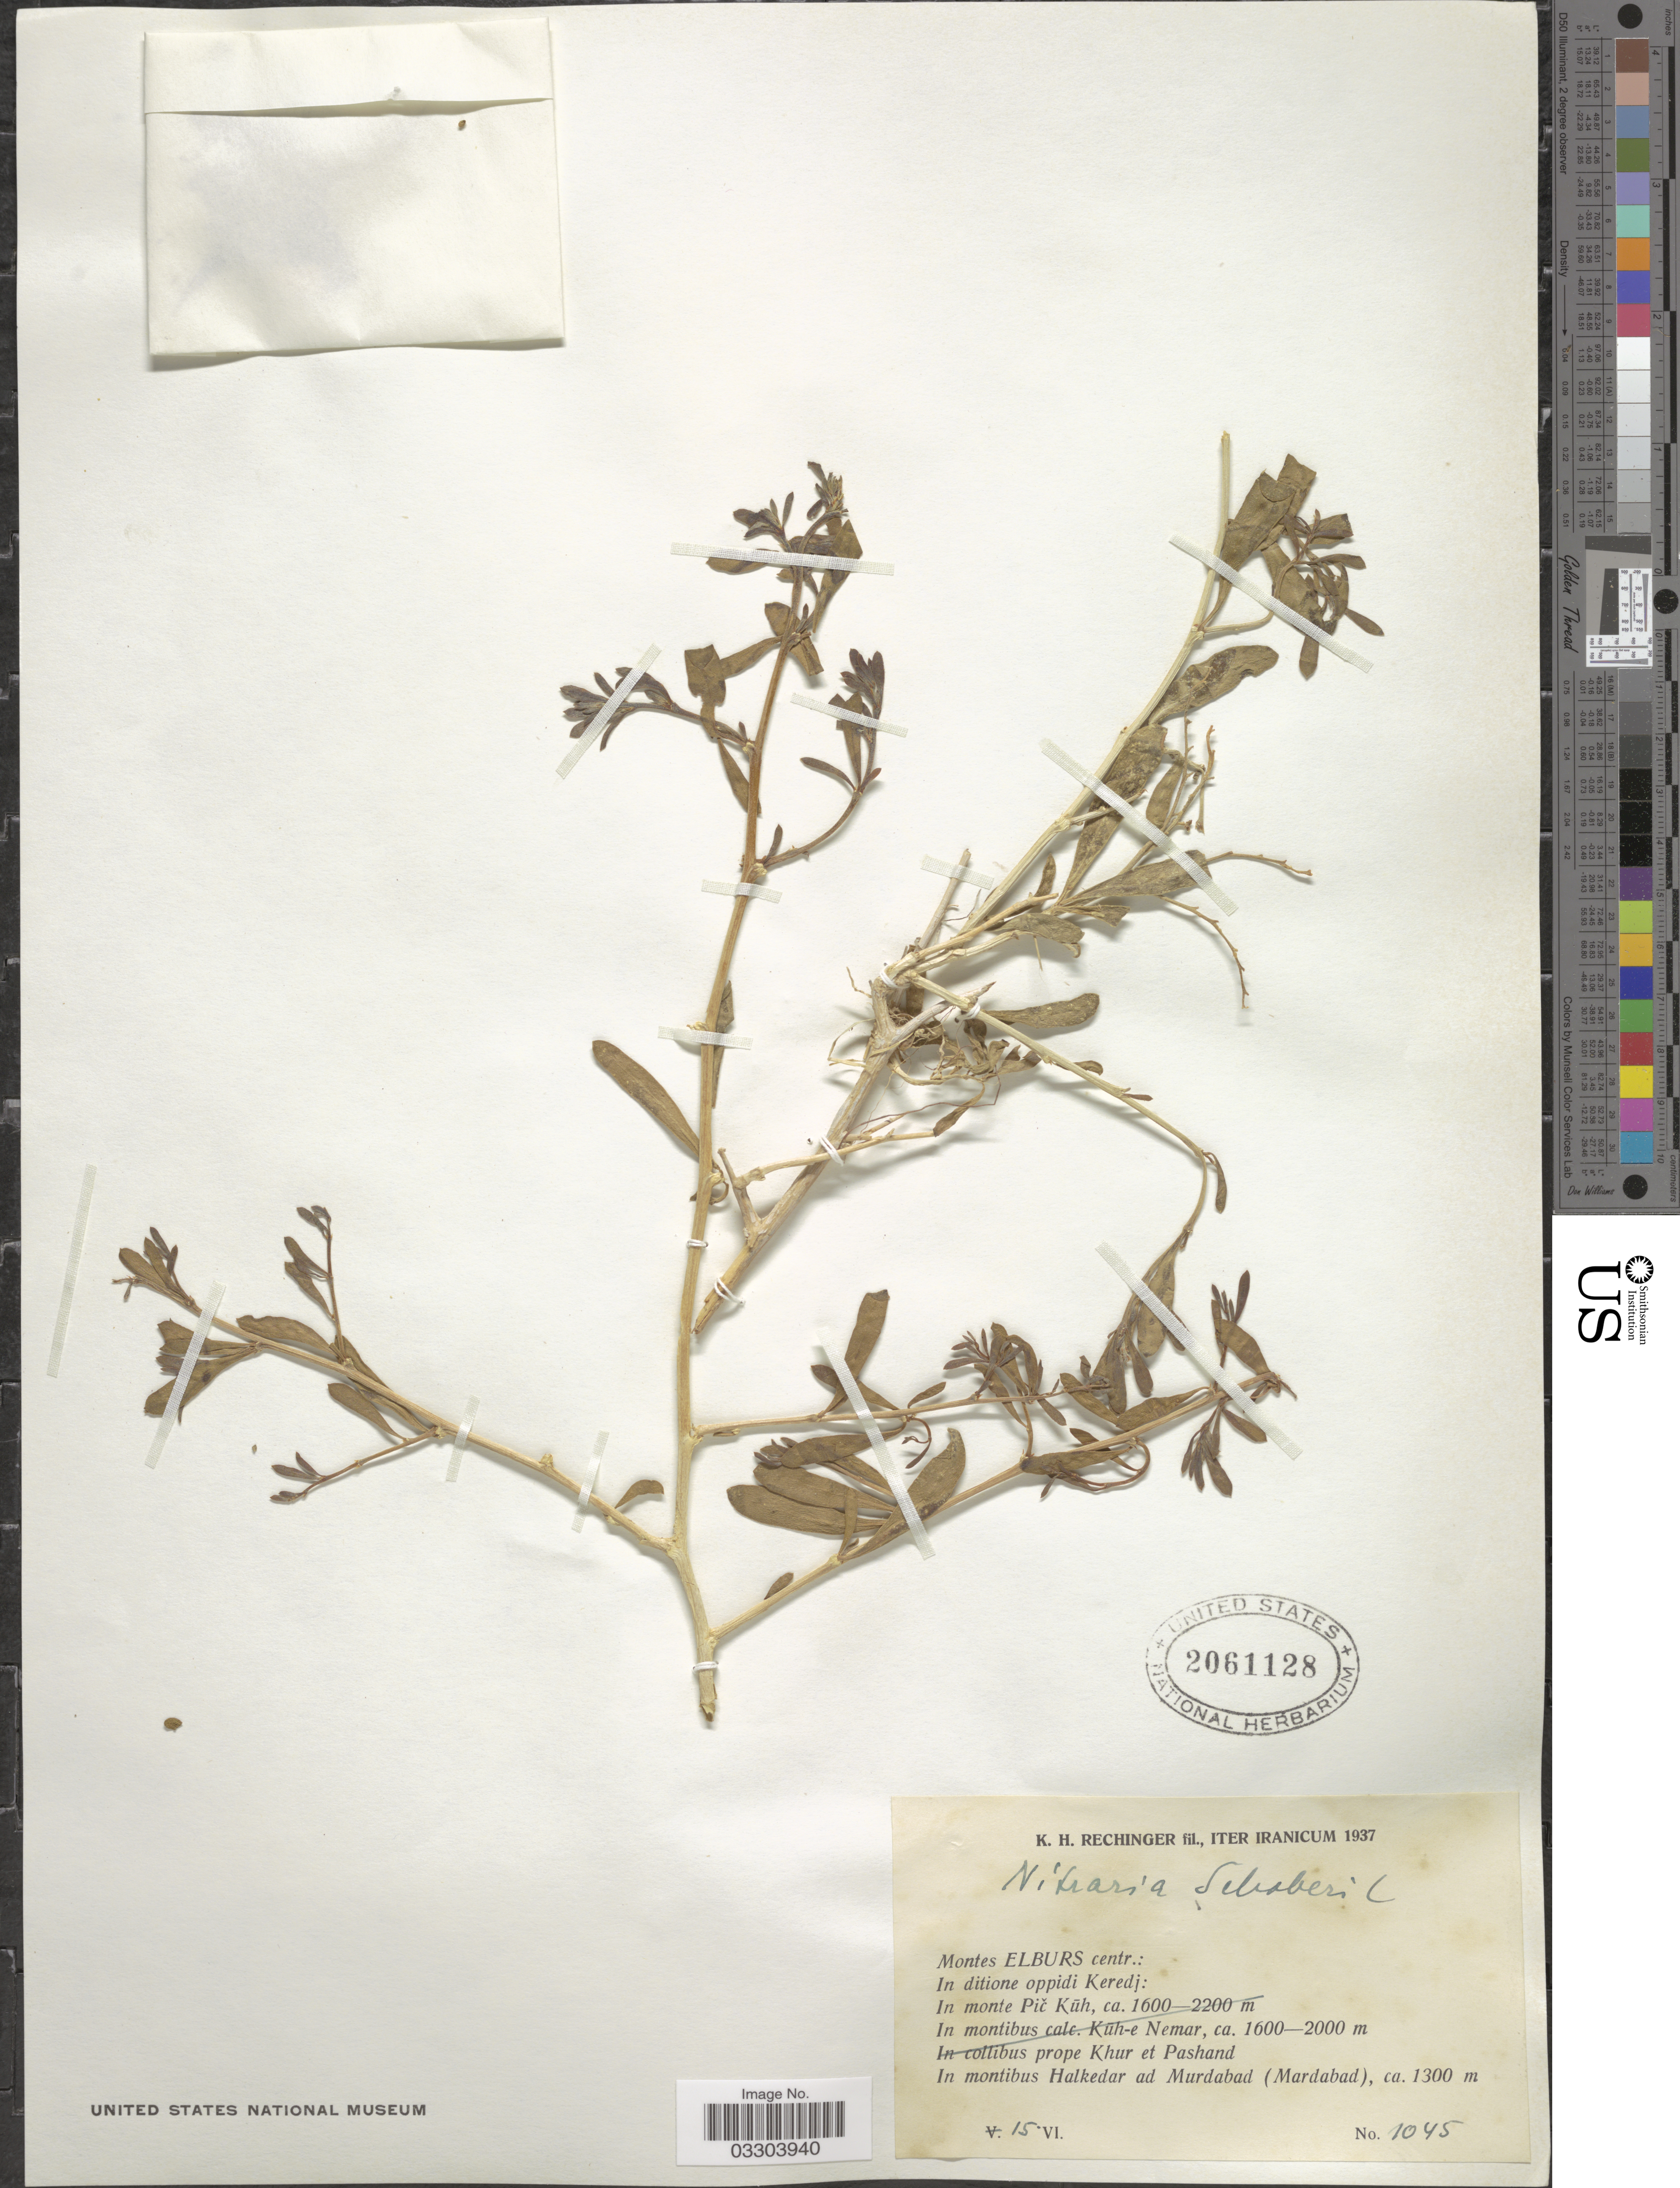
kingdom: Plantae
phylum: Tracheophyta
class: Magnoliopsida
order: Sapindales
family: Nitrariaceae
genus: Nitraria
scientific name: Nitraria schoberi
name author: L.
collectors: K. H. Rechinger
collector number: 1045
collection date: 1937-06-15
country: Iran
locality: Montes ELBURS centr.: In ditione oppidi Keredj: In montibus Halkedar ad Murdabad (Mardabad).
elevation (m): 1300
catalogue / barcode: US 2061128